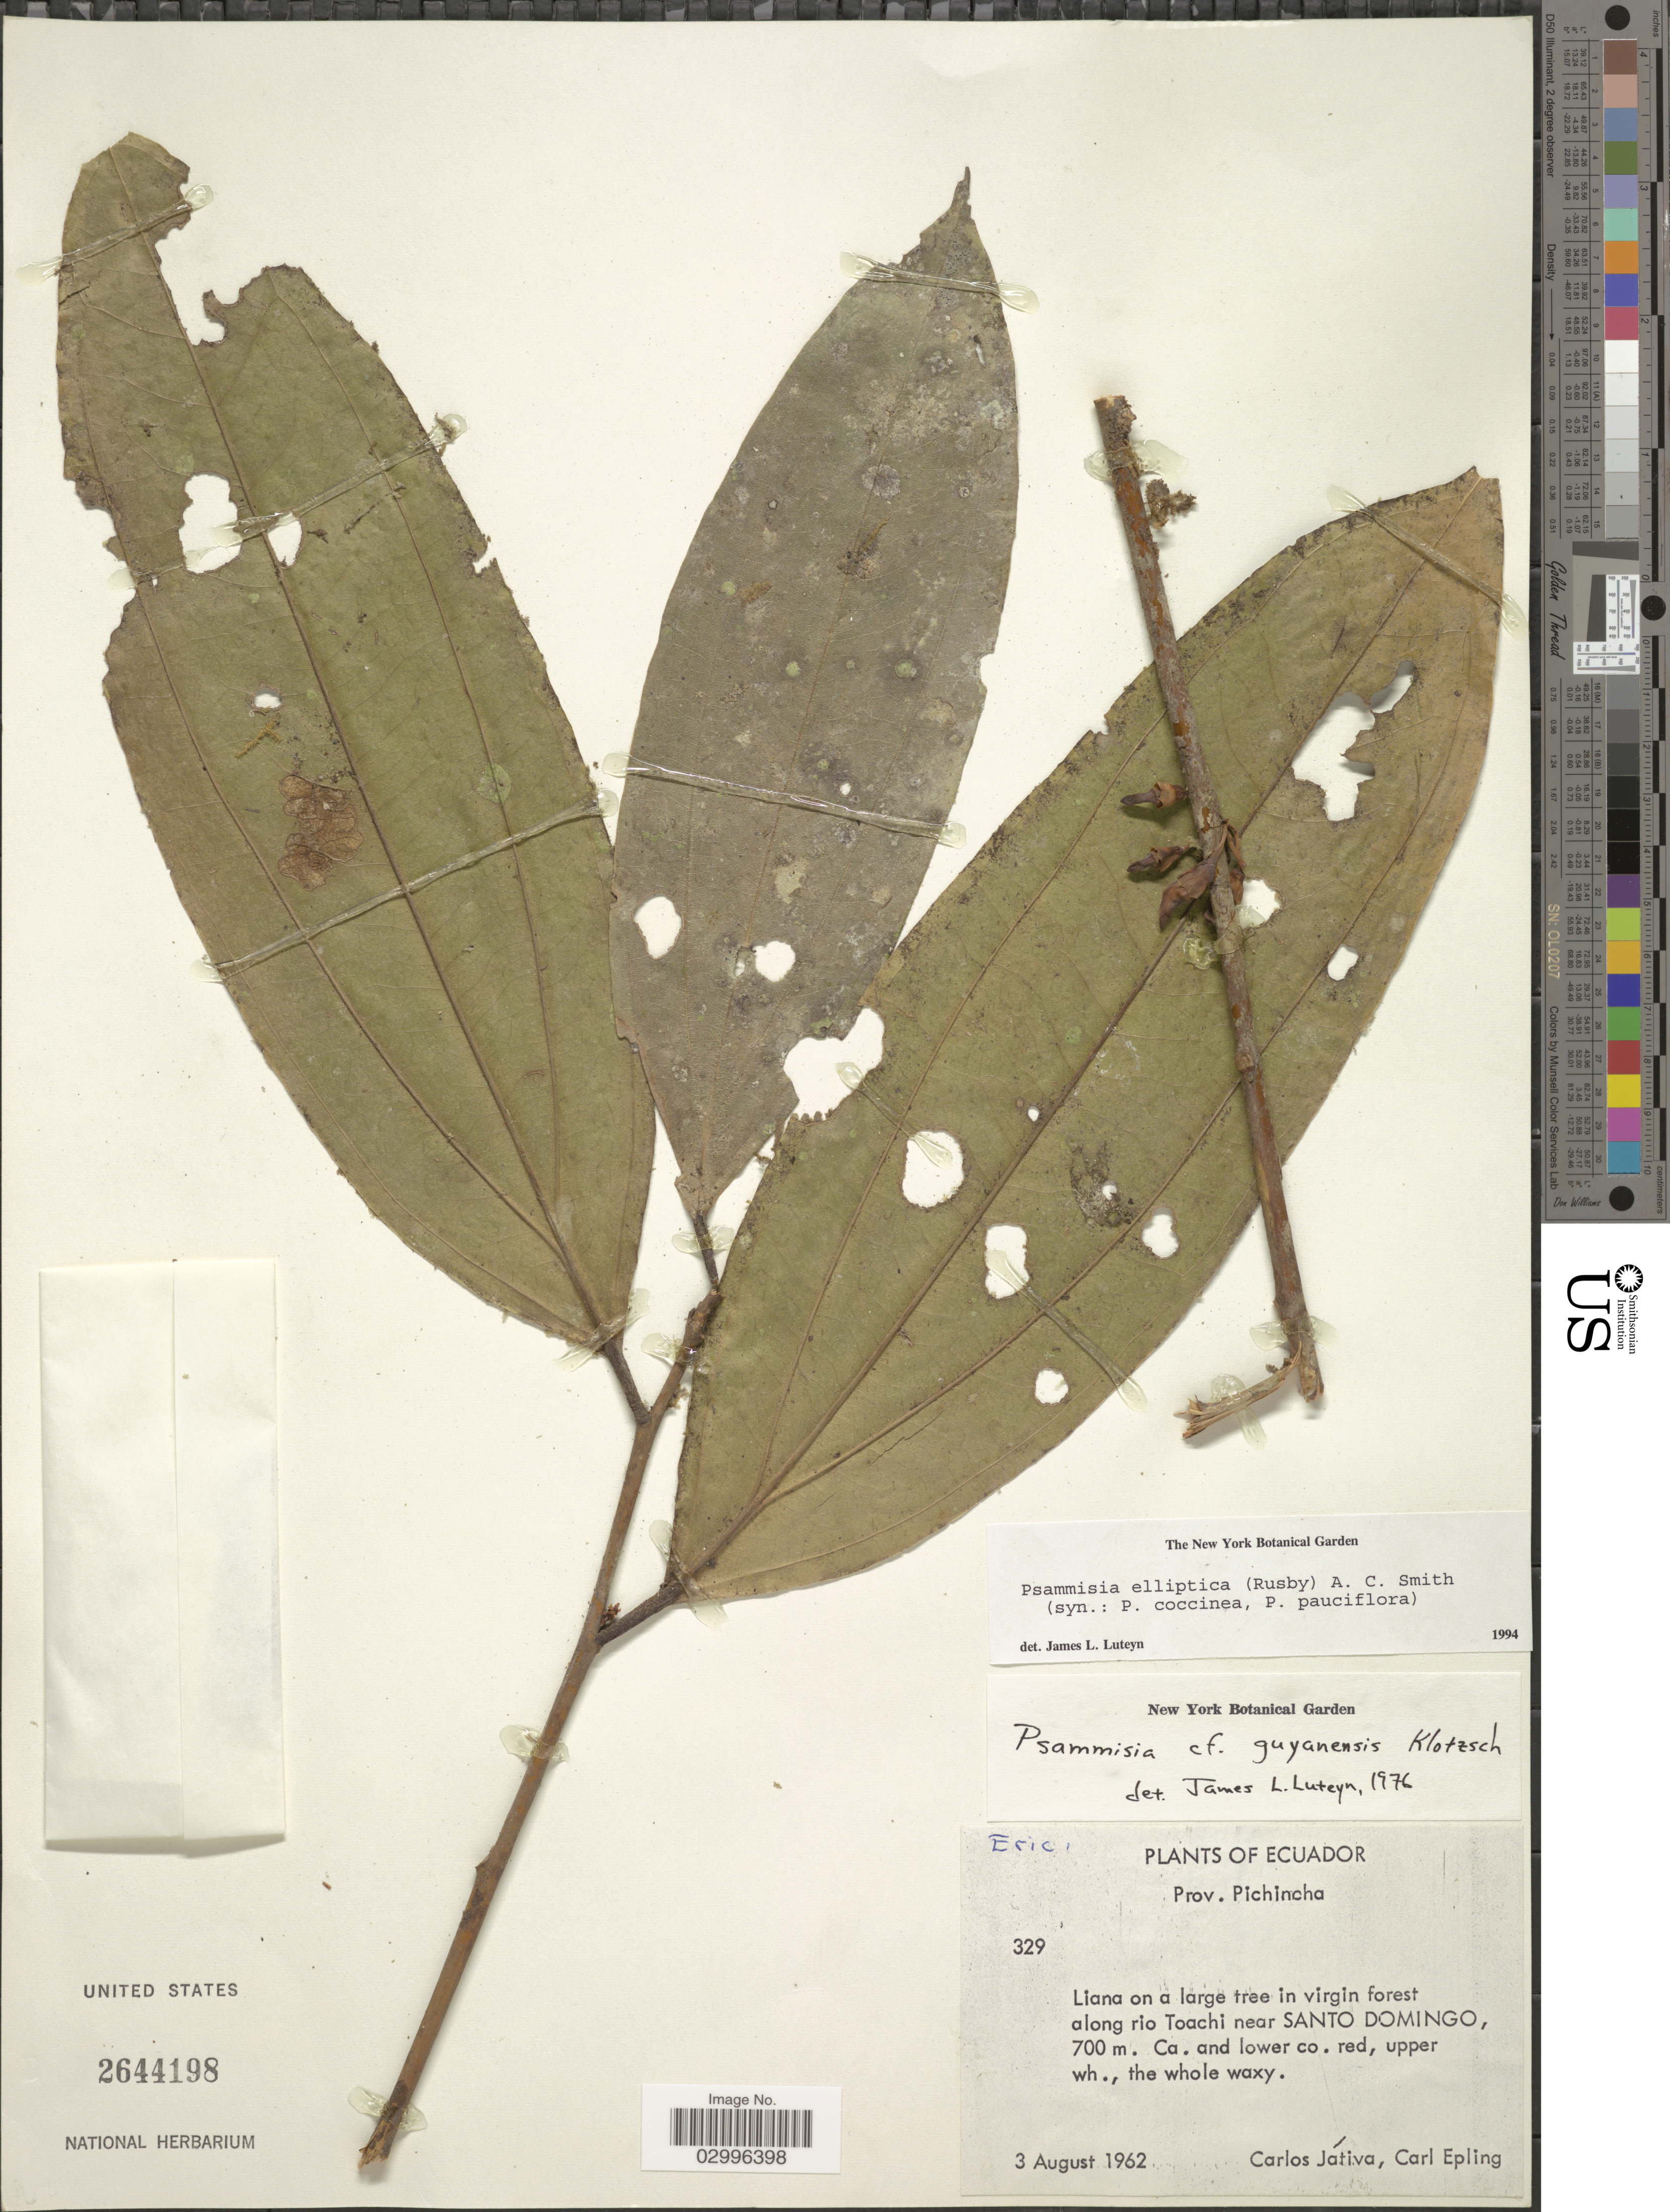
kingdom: Plantae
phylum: Tracheophyta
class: Magnoliopsida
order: Ericales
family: Ericaceae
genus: Psammisia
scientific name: Psammisia elliptica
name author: (Rusby) A.C. Sm.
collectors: C. D. Játiva & C. C. Epling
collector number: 329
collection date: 1962-08-03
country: Ecuador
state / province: Pichincha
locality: Along rio Toachi near Santo Domingo.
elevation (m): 700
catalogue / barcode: US 2644198